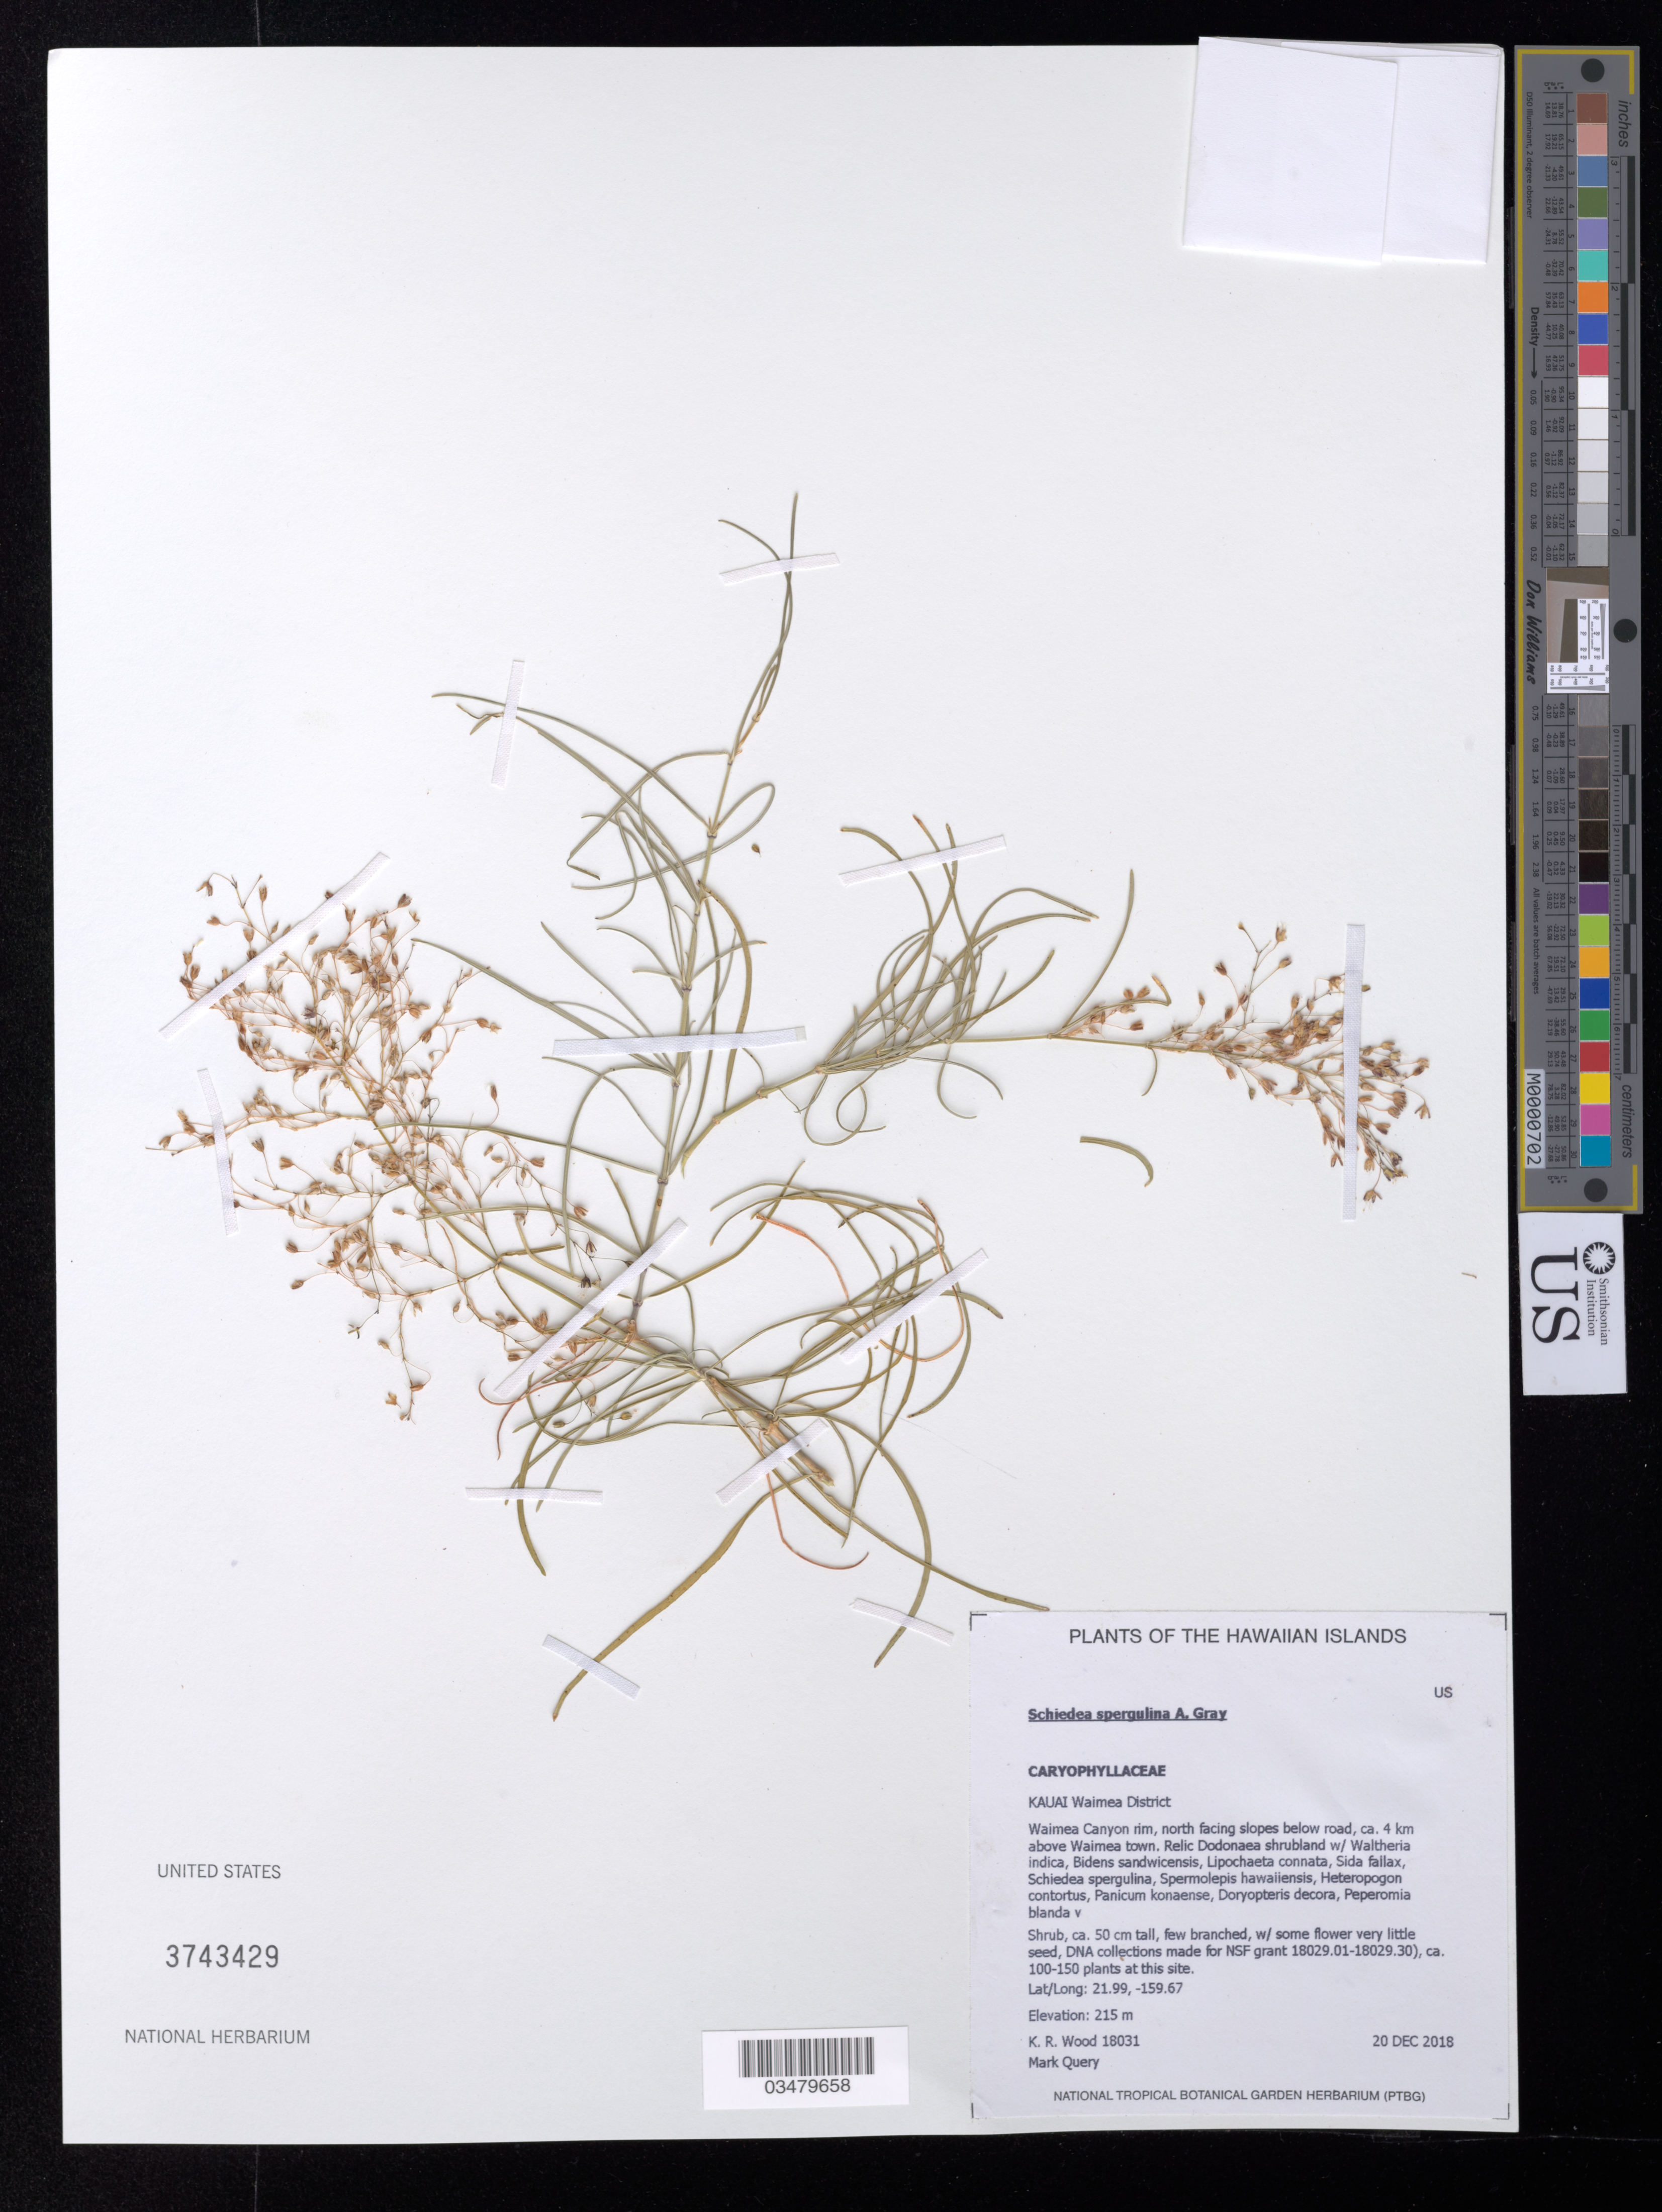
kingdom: Plantae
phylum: Tracheophyta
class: Magnoliopsida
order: Caryophyllales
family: Caryophyllaceae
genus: Schiedea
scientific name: Schiedea spergulina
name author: A. Gray in Wilkes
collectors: K. R. Wood & M. Query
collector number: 18031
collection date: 2018-12-20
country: United States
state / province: Hawaii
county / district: Kauai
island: Kaua'i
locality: Waimea District, Waimea Canyon rim, north facing slopes below road, ca. 4 km above Waimea town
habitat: Relic shrubland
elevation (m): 215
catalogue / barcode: US 3743429